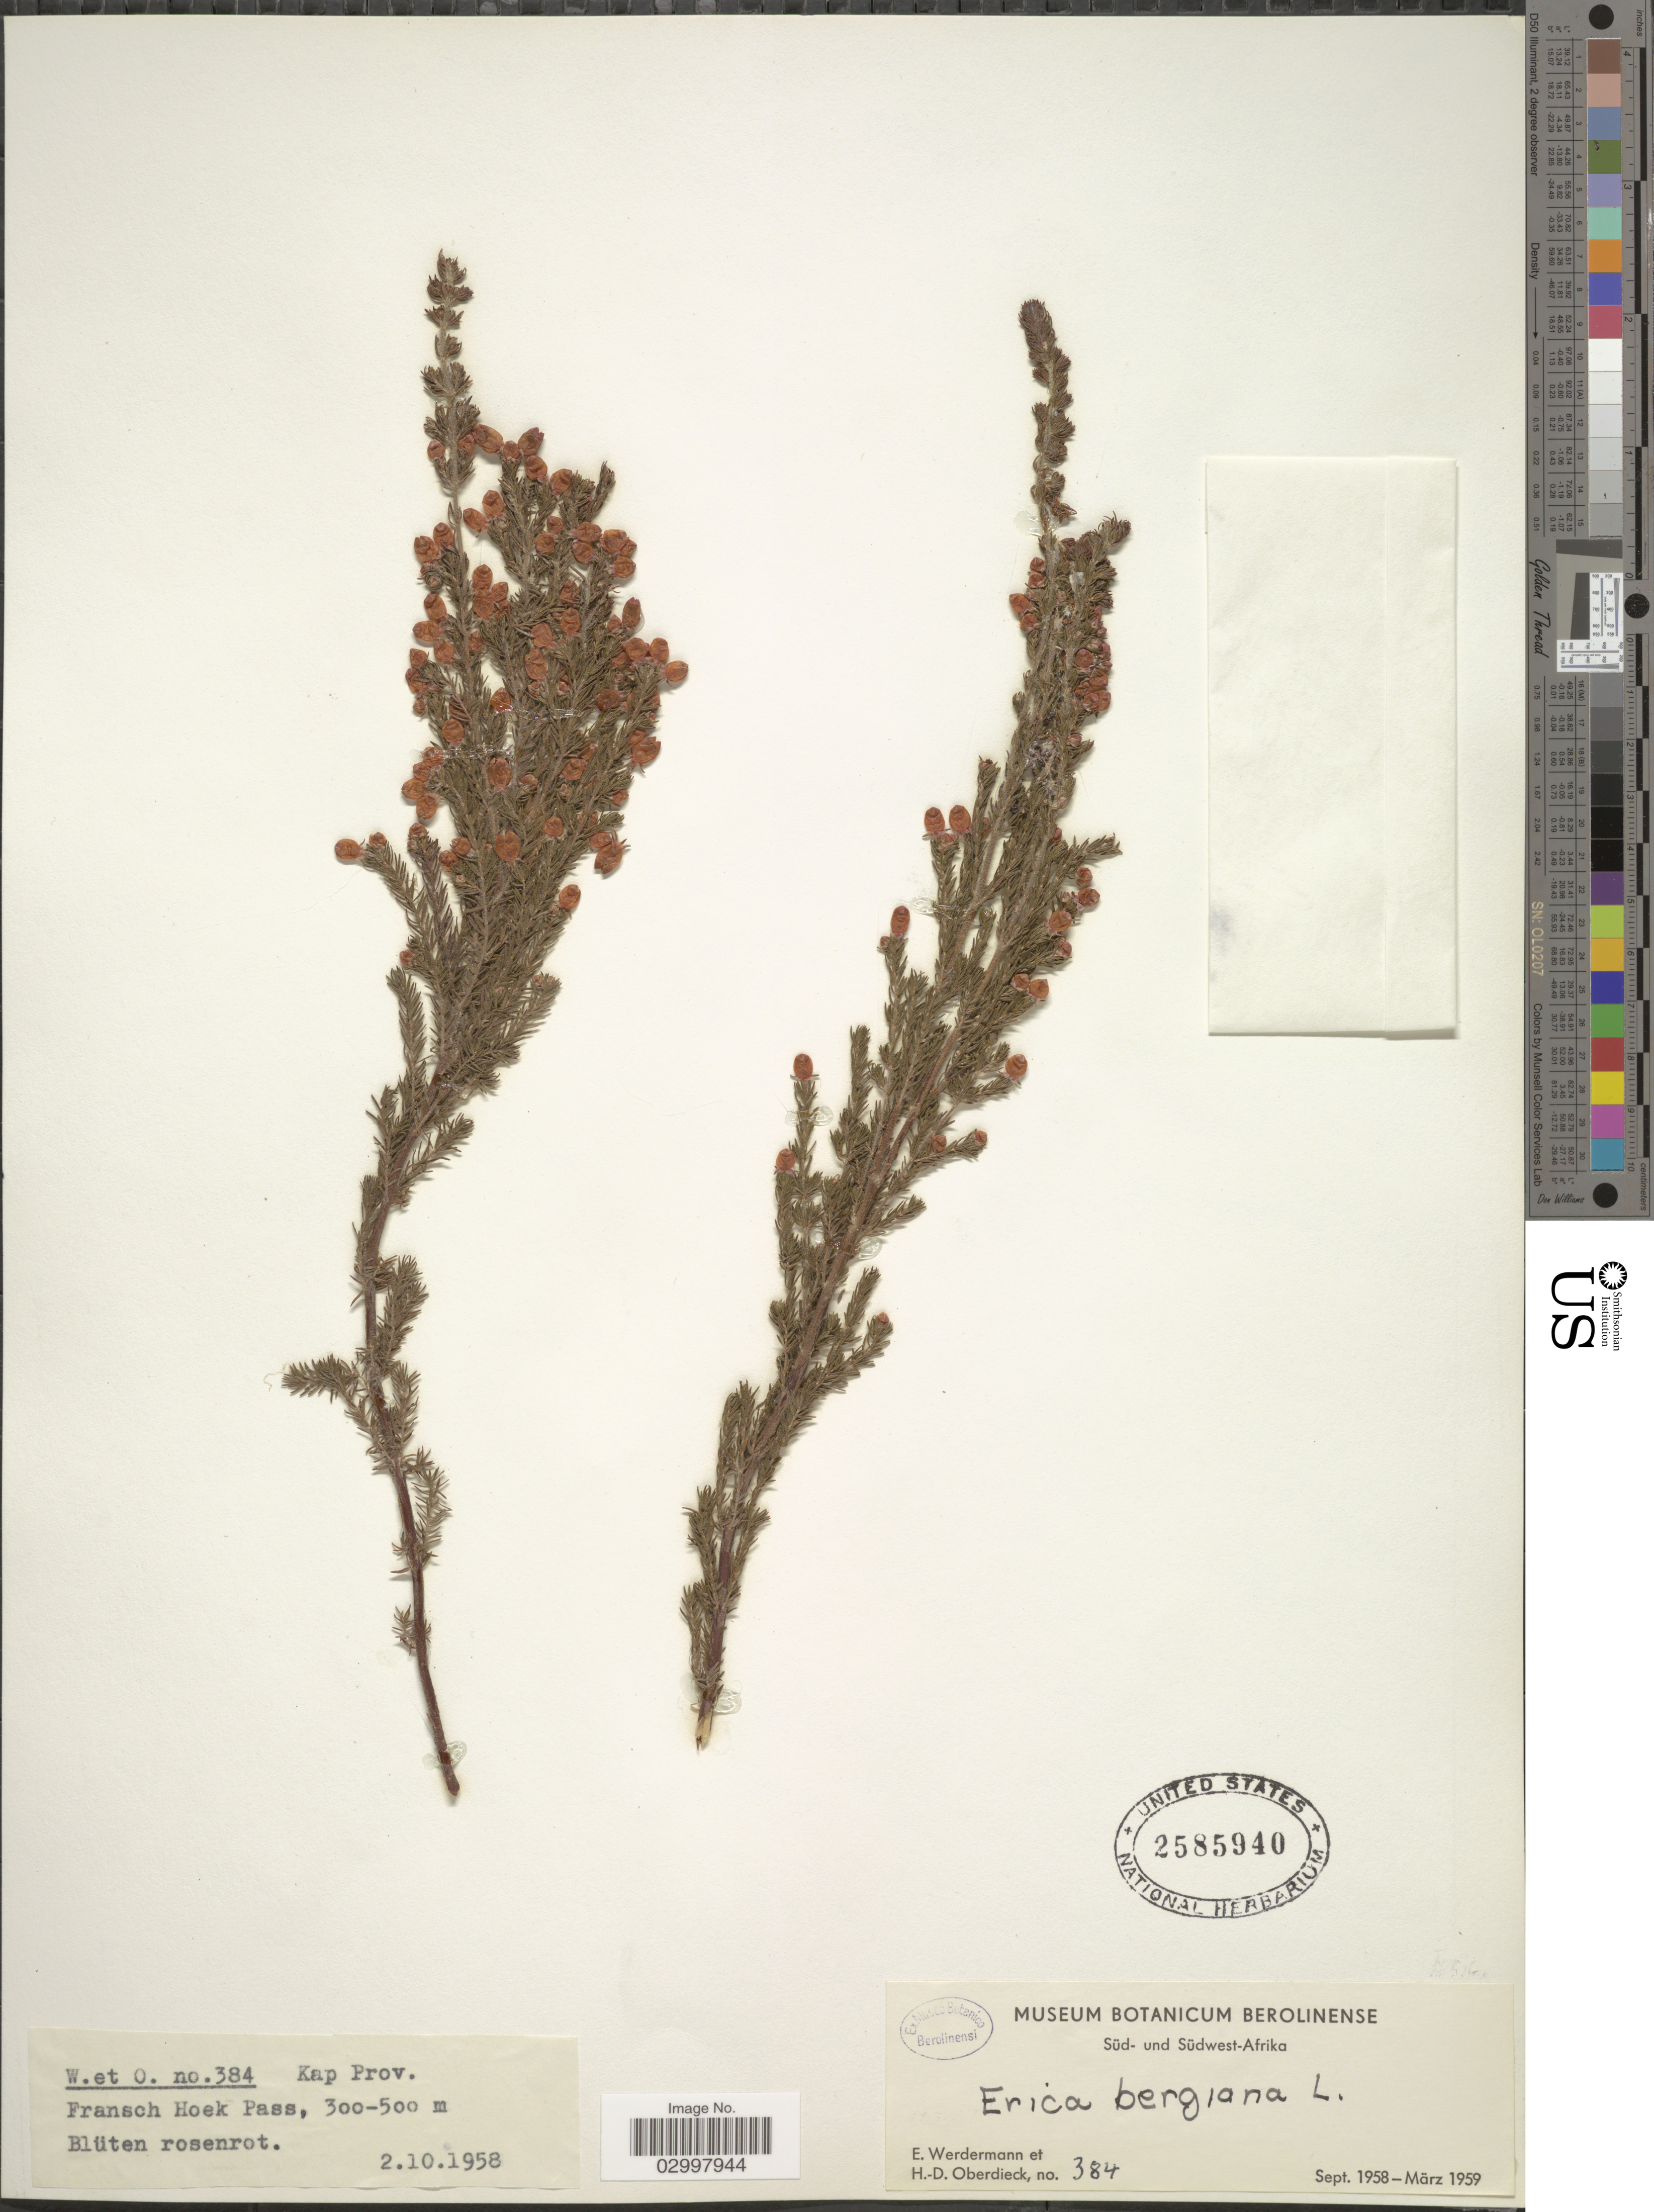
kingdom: Plantae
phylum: Tracheophyta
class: Magnoliopsida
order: Ericales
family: Ericaceae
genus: Erica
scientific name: Erica bergiana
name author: L.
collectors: E. Werdermann & H. Oberdieck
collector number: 384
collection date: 1958-10-02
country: South Africa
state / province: Western Cape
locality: Kap Prov. Fransch Hoek Pass.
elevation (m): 300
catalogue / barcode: US 2585940